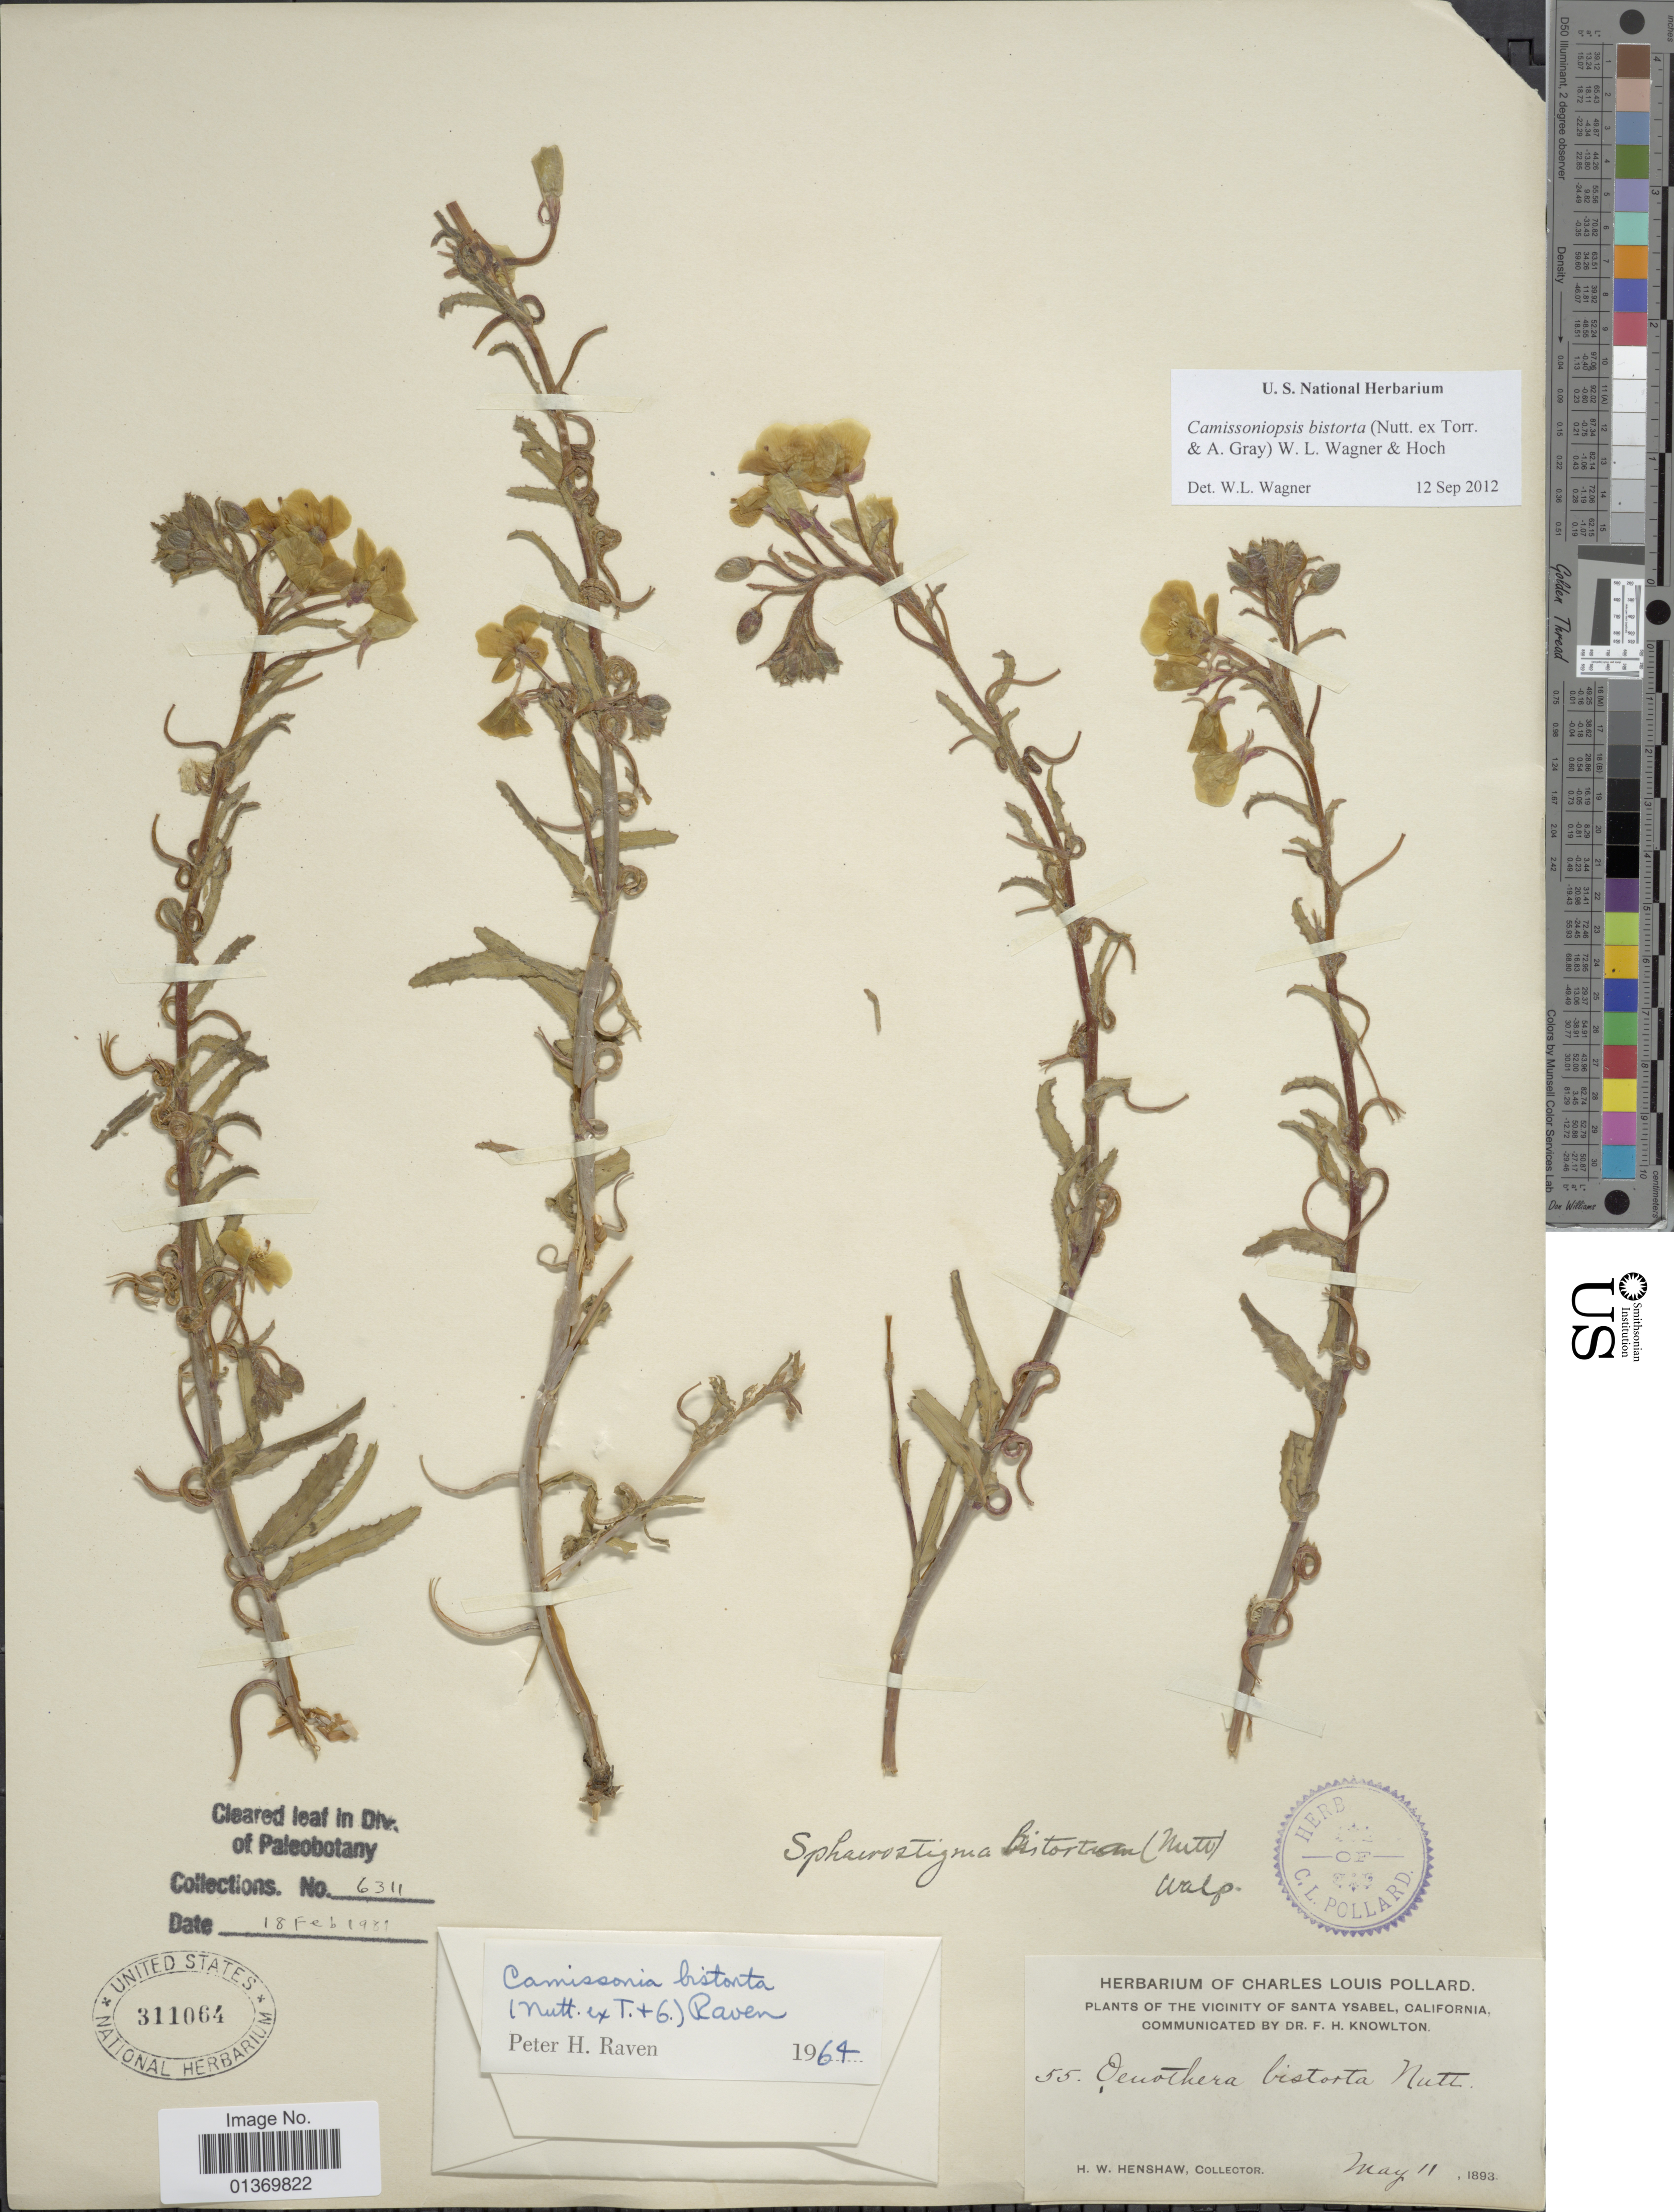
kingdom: Plantae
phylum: Tracheophyta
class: Magnoliopsida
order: Myrtales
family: Onagraceae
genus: Camissoniopsis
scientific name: Camissoniopsis bistorta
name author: (Nutt. ex Torr. & A. Gray) W.L. Wagner & Hoch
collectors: H. Henshaw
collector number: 55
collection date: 1893-05-11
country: United States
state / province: California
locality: Vicinity of Santa Ysabel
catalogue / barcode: US 311064